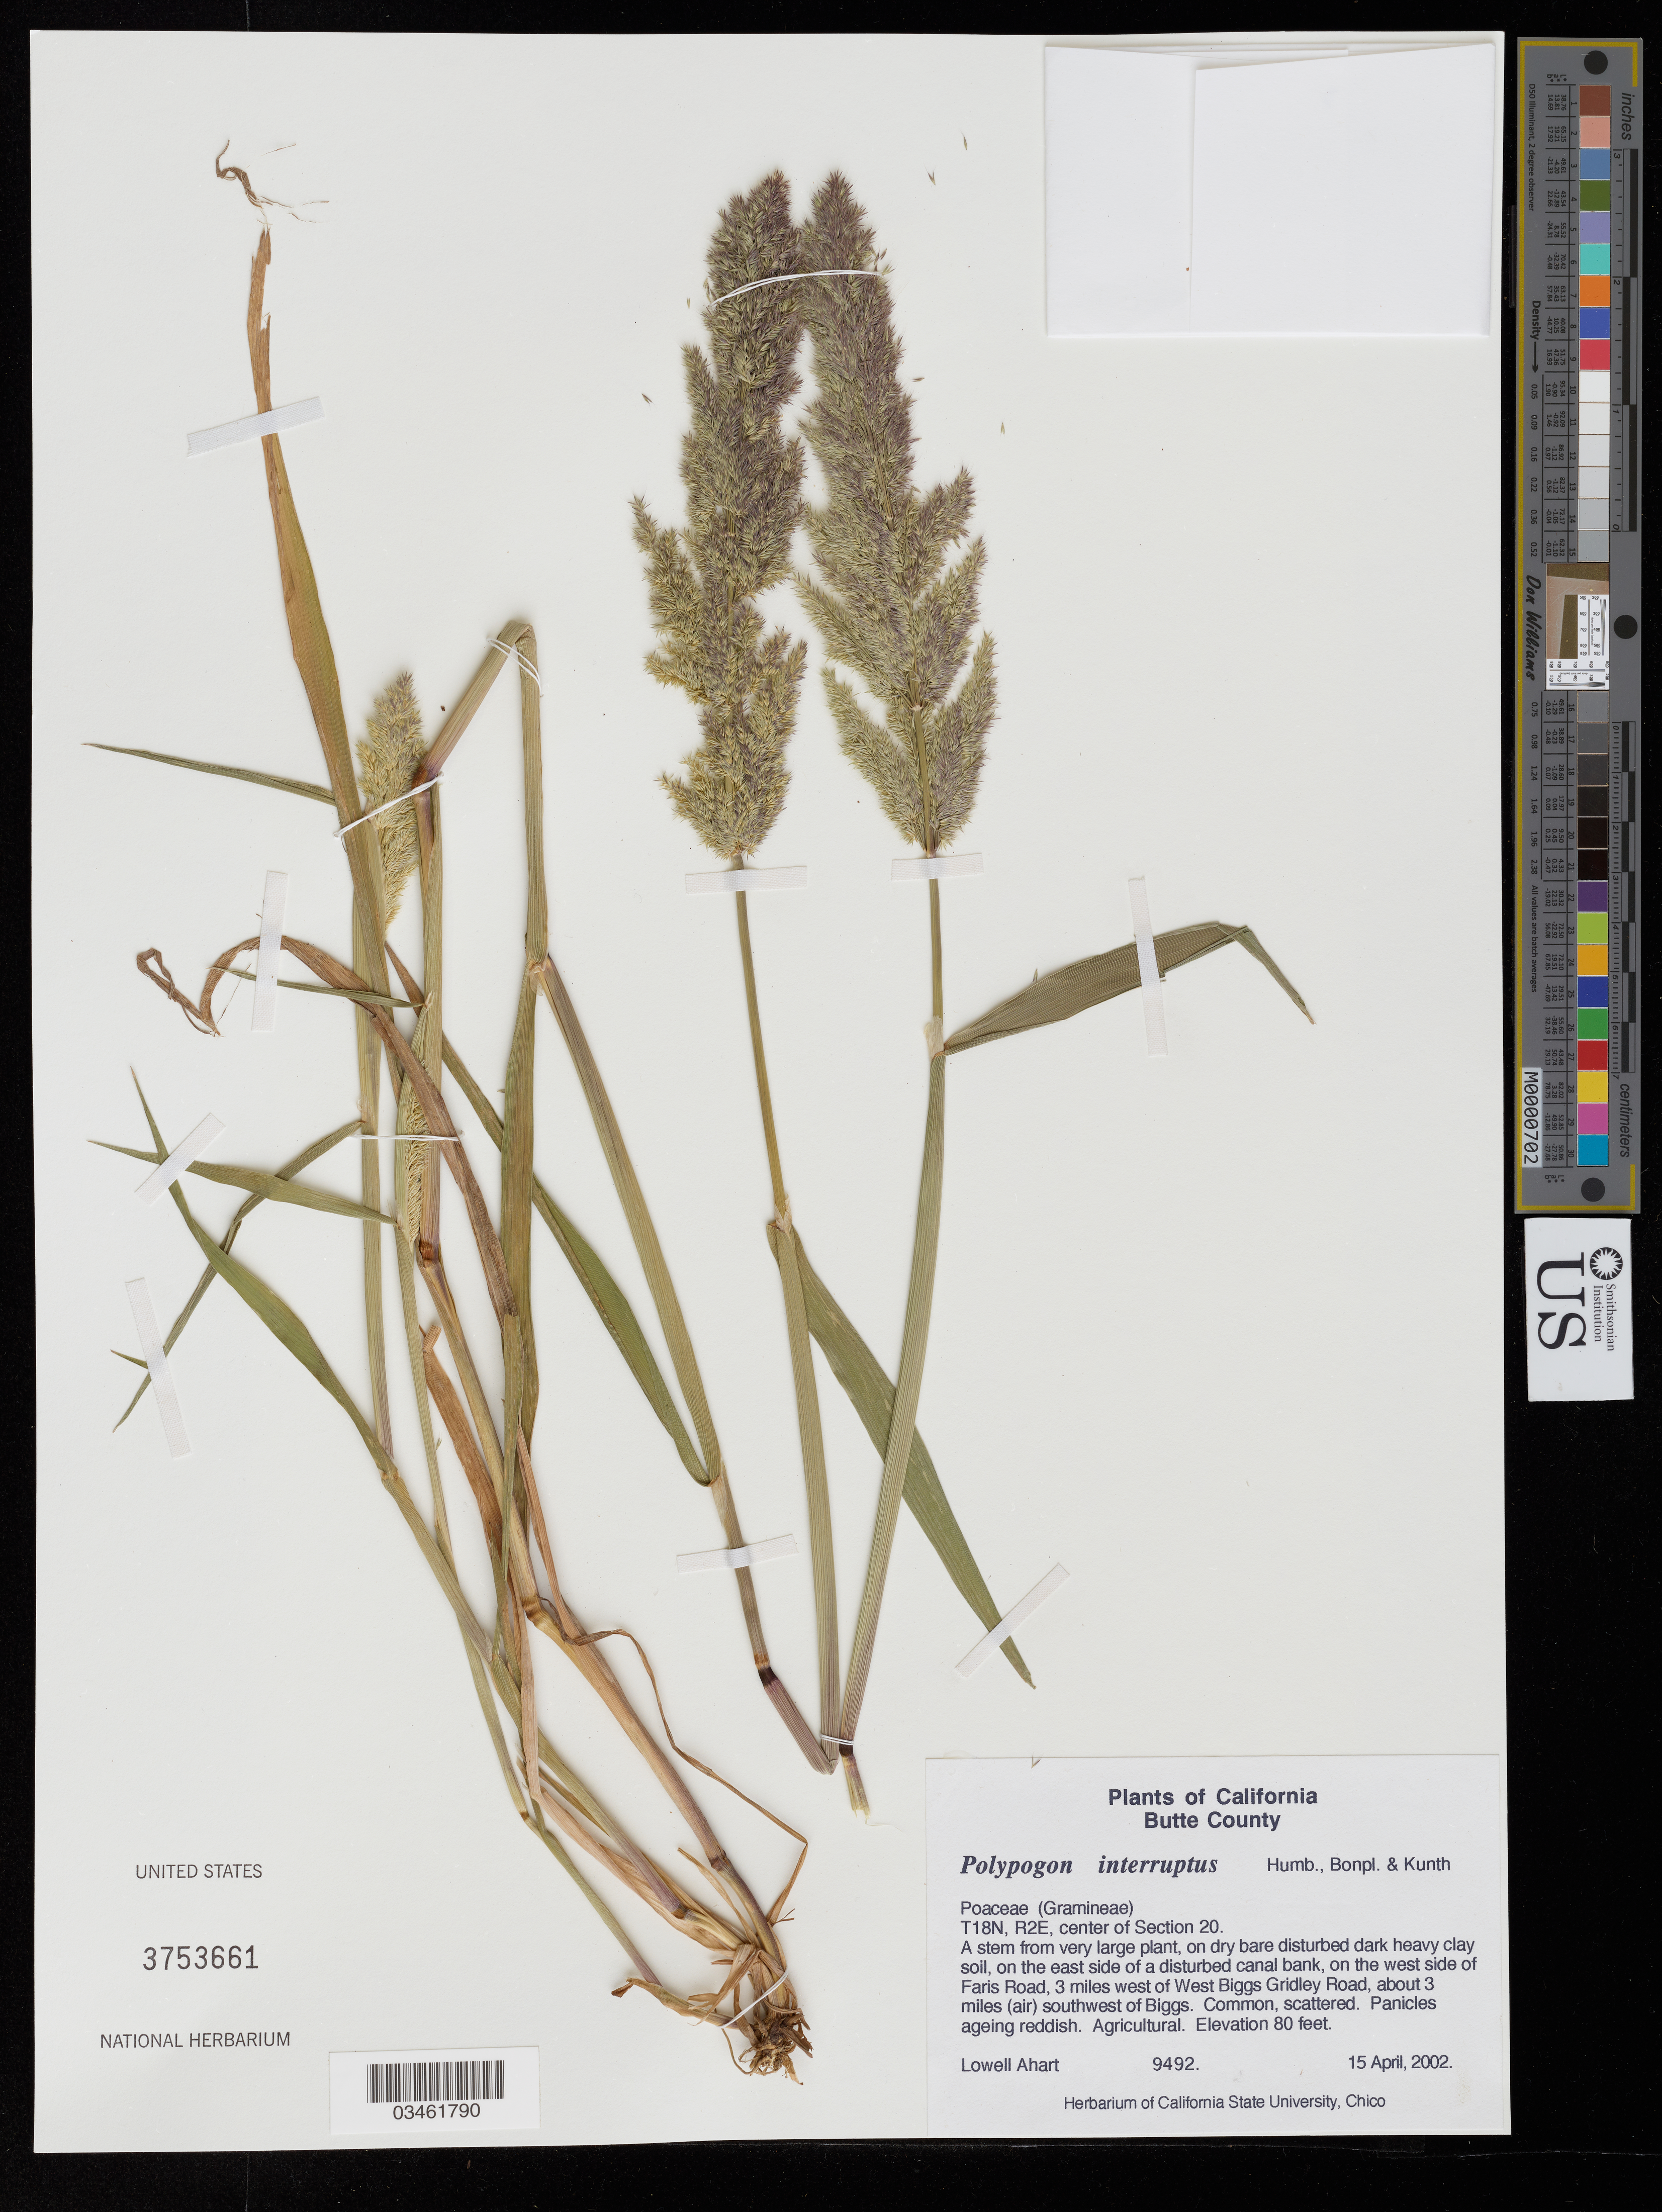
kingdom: Plantae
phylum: Tracheophyta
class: Liliopsida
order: Poales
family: Poaceae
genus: Polypogon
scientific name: Polypogon interruptus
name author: Kunth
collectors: L. Ahart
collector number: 9492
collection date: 2022-04-15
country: United States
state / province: California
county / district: Butte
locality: Butte County. T18N, R2E, center of Section 20. On the east side of a disturbed canal bank, on the west side of Faris Road, 3 miles west of West Biggs Gridley Road, about 3 miles (air) southwest of Biggs.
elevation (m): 24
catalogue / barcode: US 3753661